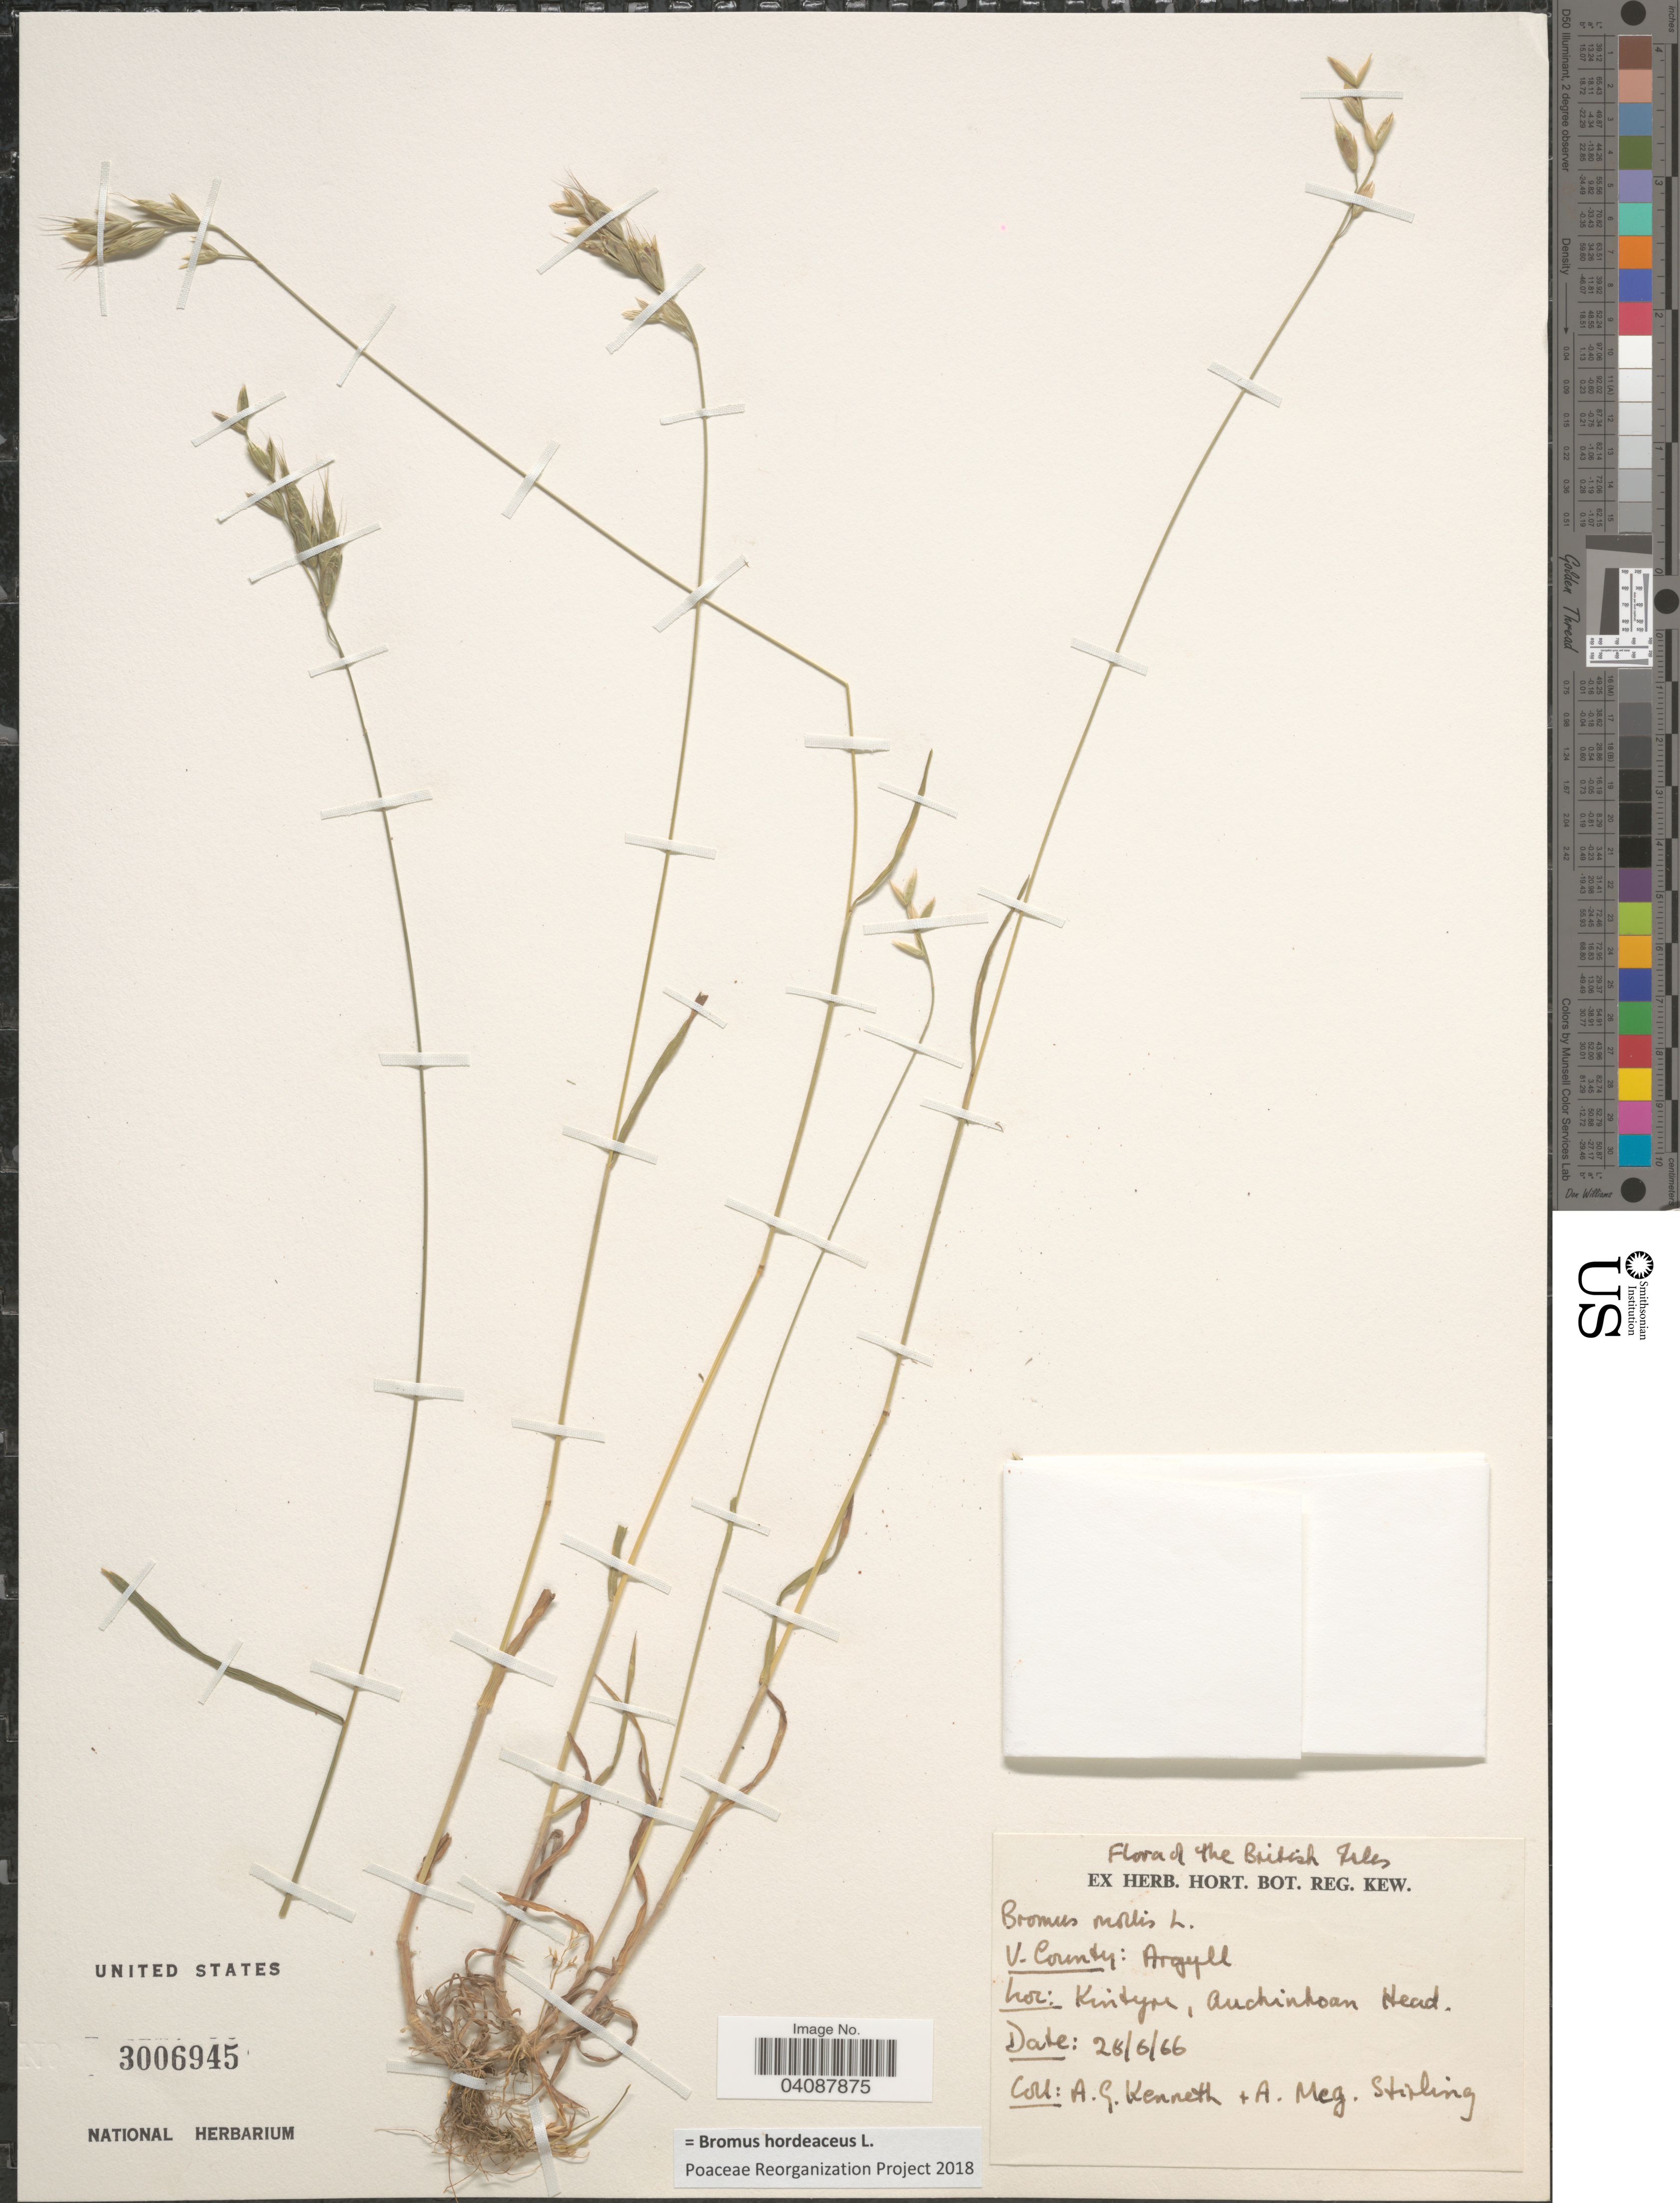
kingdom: Plantae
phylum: Tracheophyta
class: Liliopsida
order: Poales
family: Poaceae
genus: Bromus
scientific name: Bromus hordeaceus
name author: L.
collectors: A. Kenneth & A. Stirling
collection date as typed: Transcribed d/m/y: 28/6/66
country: United Kingdom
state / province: Scotland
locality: British Isles. V. County: Argyll. Kintyre, Auchinhoan Head.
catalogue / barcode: US 3006945